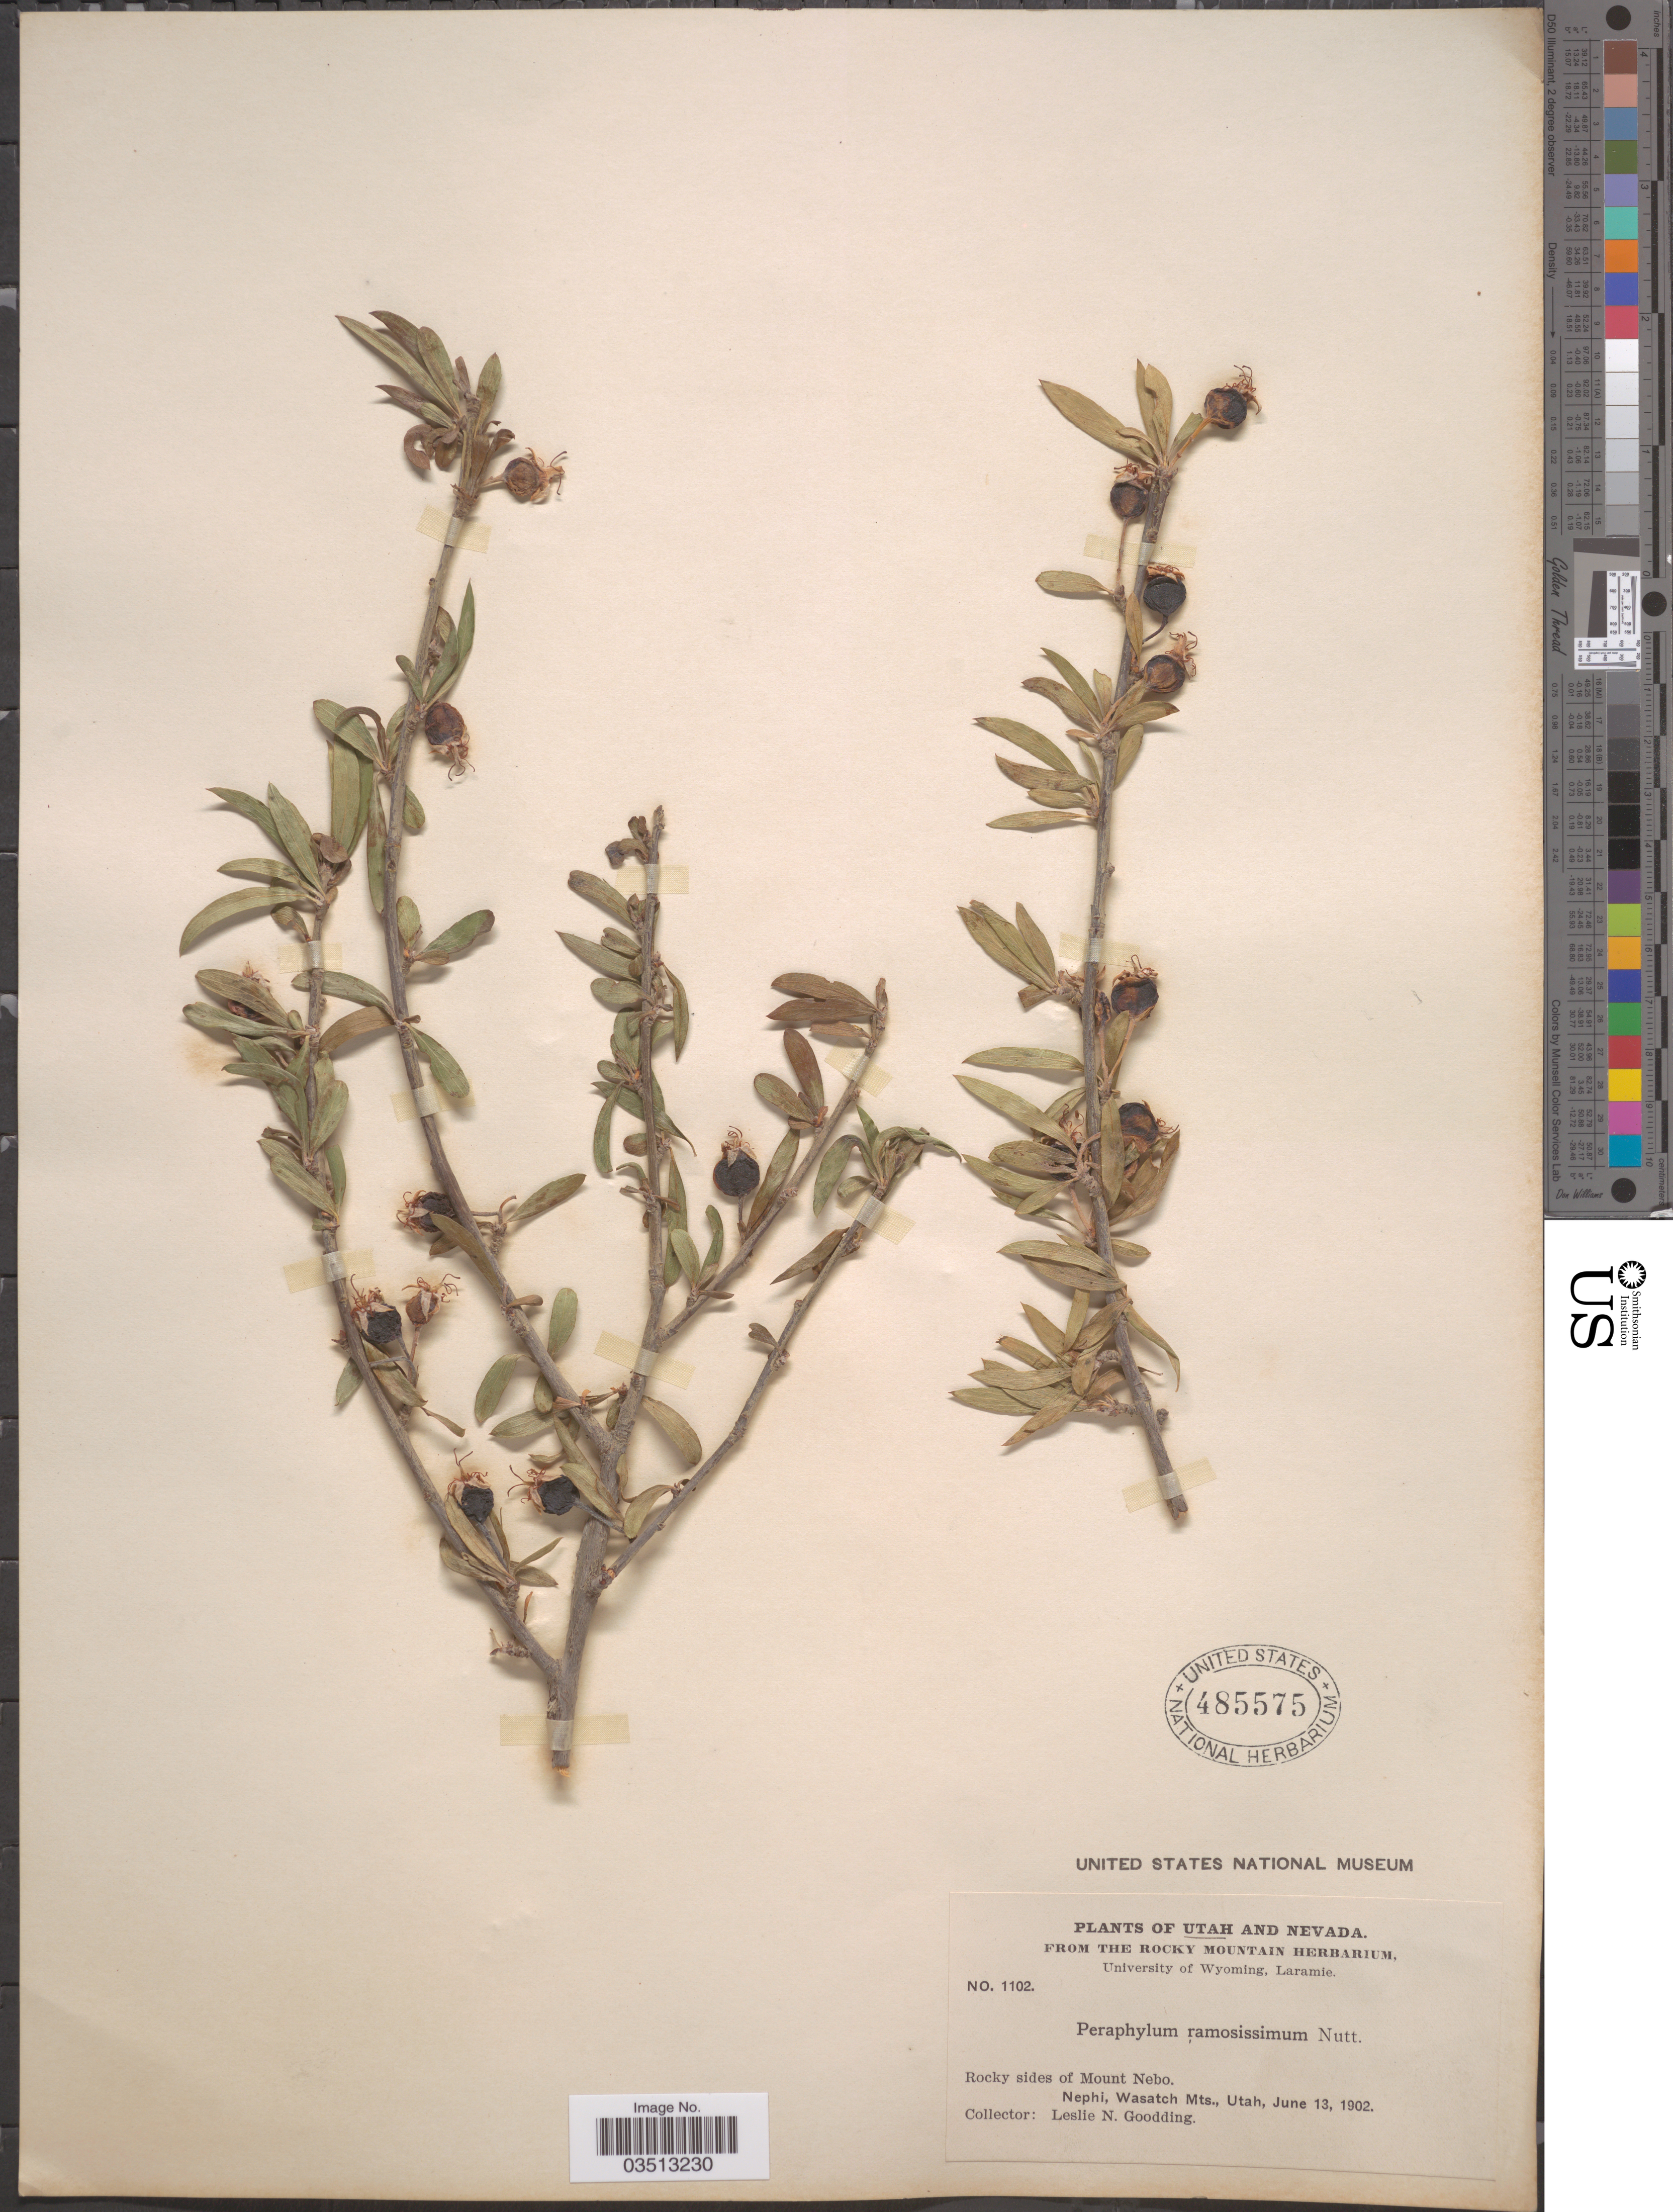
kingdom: Plantae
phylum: Tracheophyta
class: Magnoliopsida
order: Rosales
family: Rosaceae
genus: Peraphyllum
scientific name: Peraphyllum ramosissimum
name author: Nutt.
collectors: L. N. Goodding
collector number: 1102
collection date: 1902-06-13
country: United States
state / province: Utah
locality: Rocky slides of Mount Nebo. Nephi, Wasatch Mts.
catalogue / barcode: US 485575